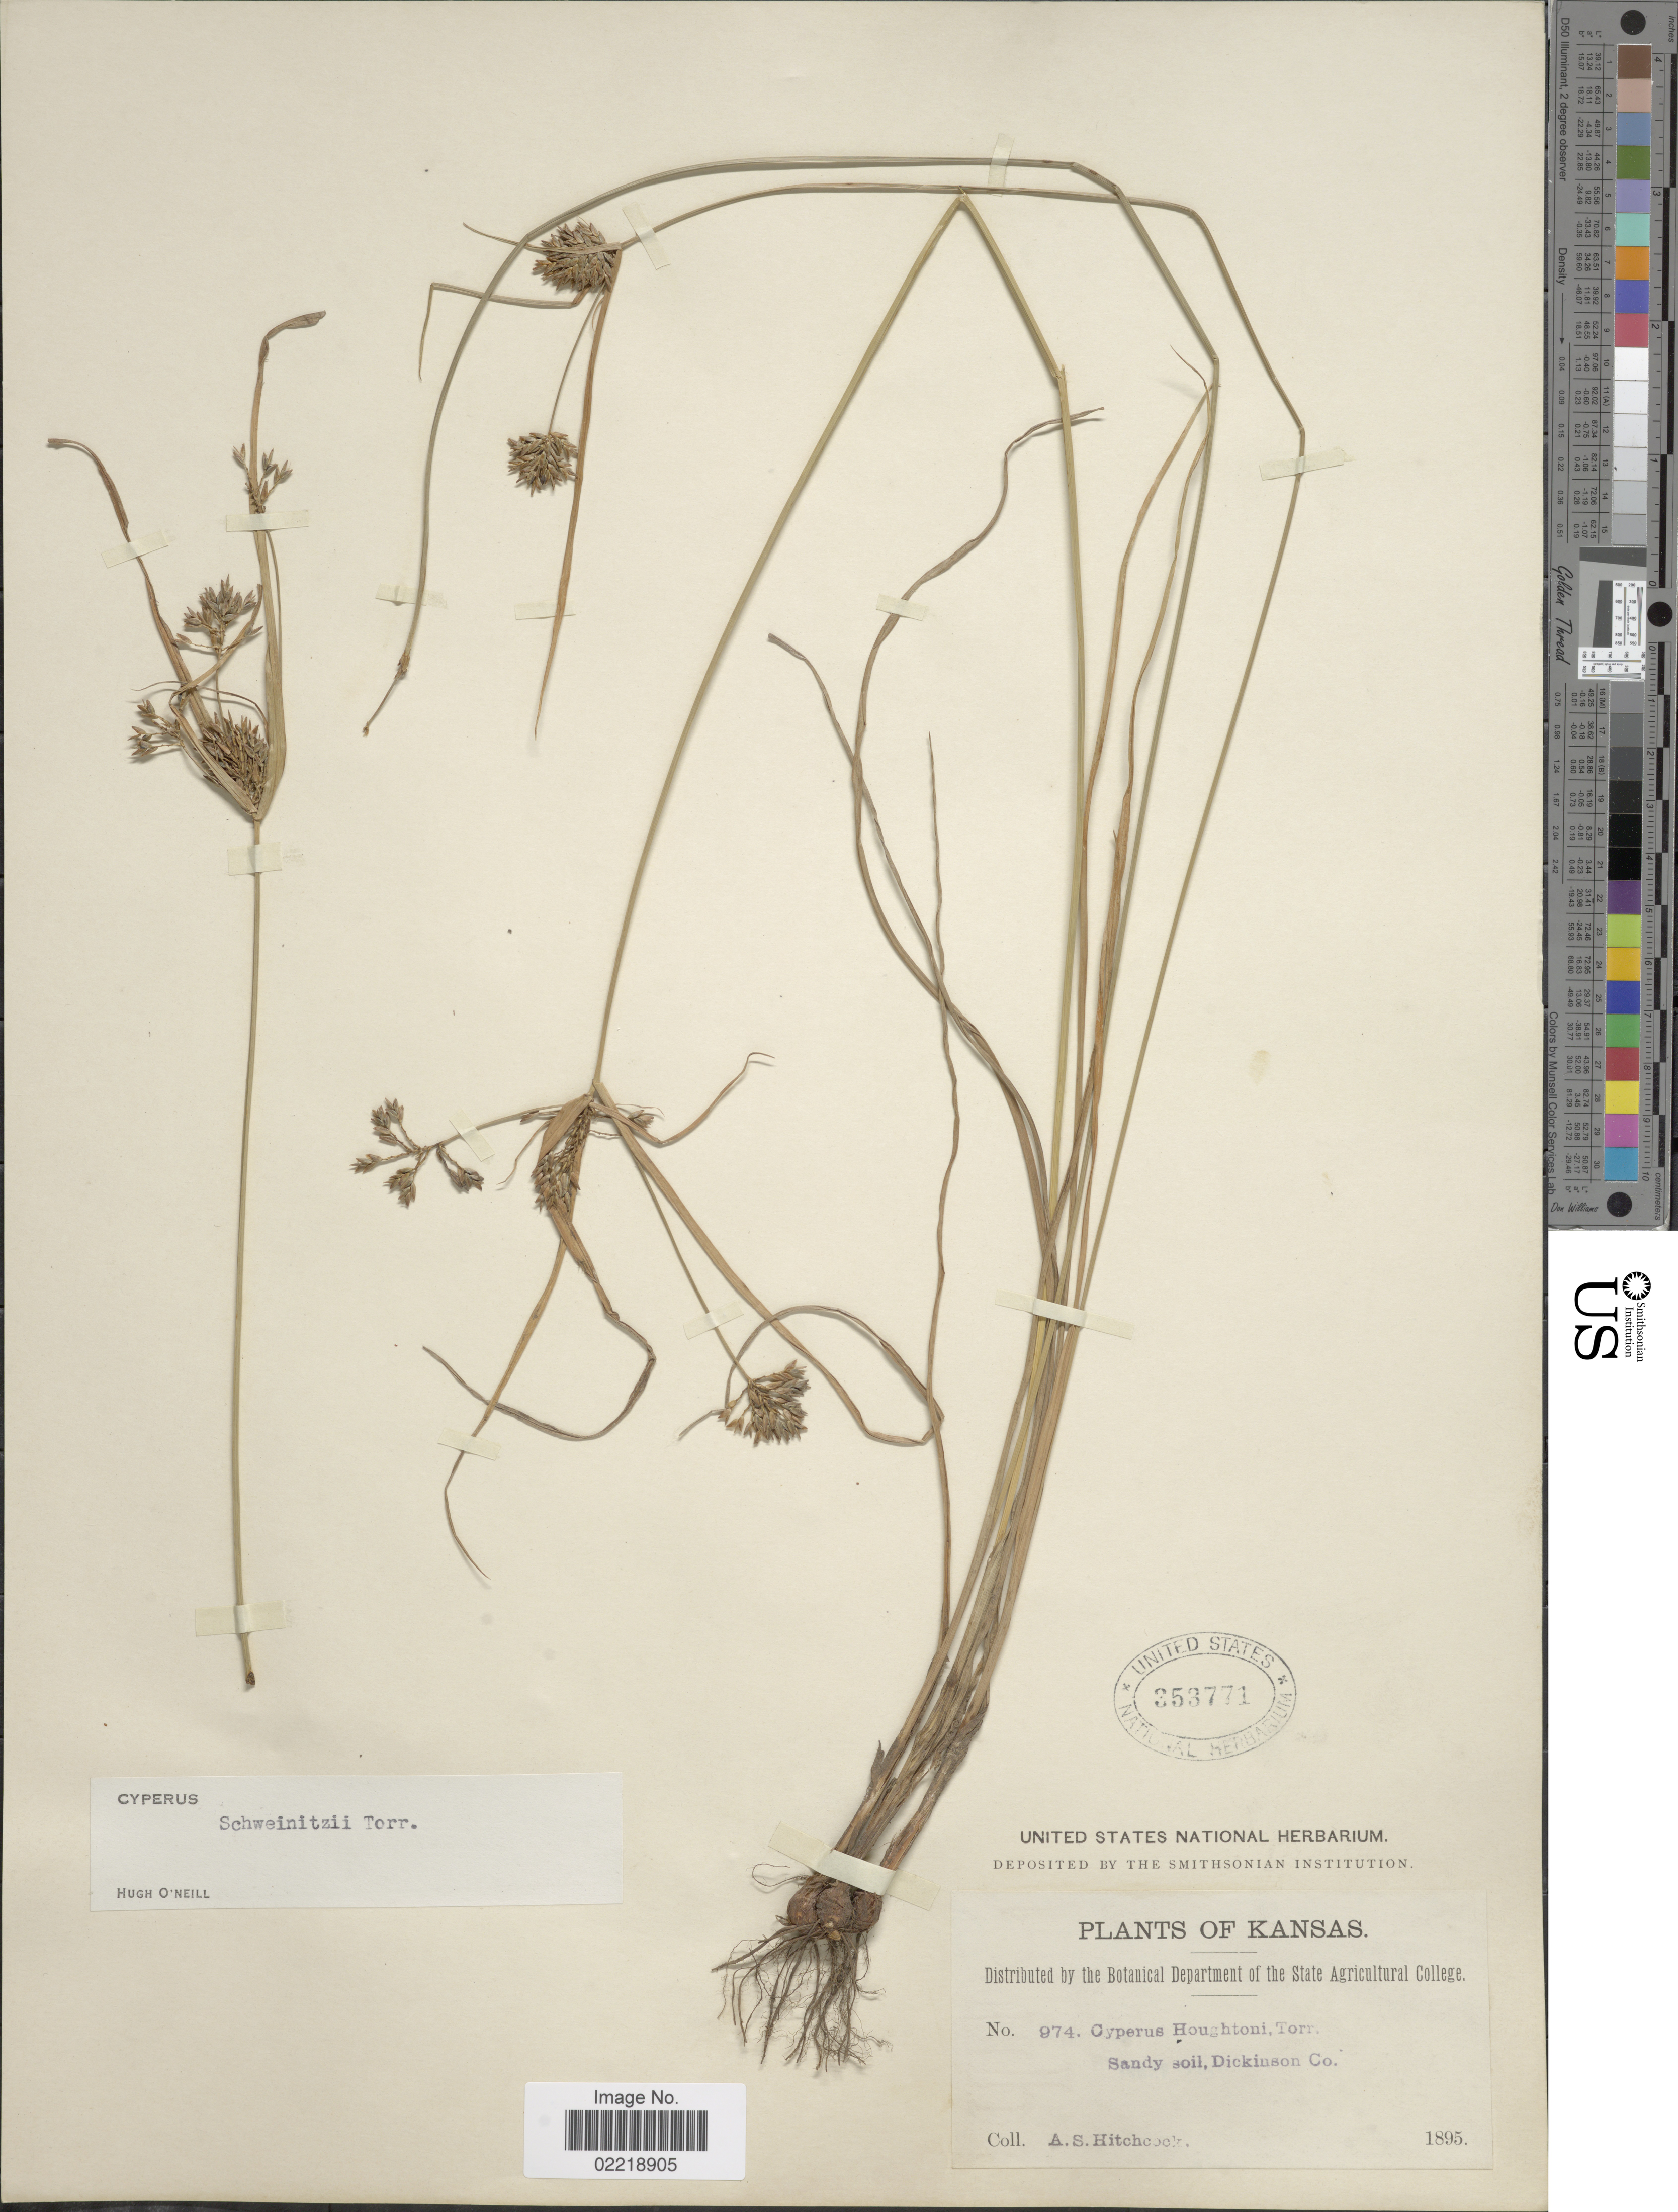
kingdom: Plantae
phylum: Tracheophyta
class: Liliopsida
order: Poales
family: Cyperaceae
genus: Cyperus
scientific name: Cyperus schweinitzii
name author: Torr.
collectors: A. S. Hitchcock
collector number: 974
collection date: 1895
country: United States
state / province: Kansas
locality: Sandy soil, Dickinson Co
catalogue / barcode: US 353771